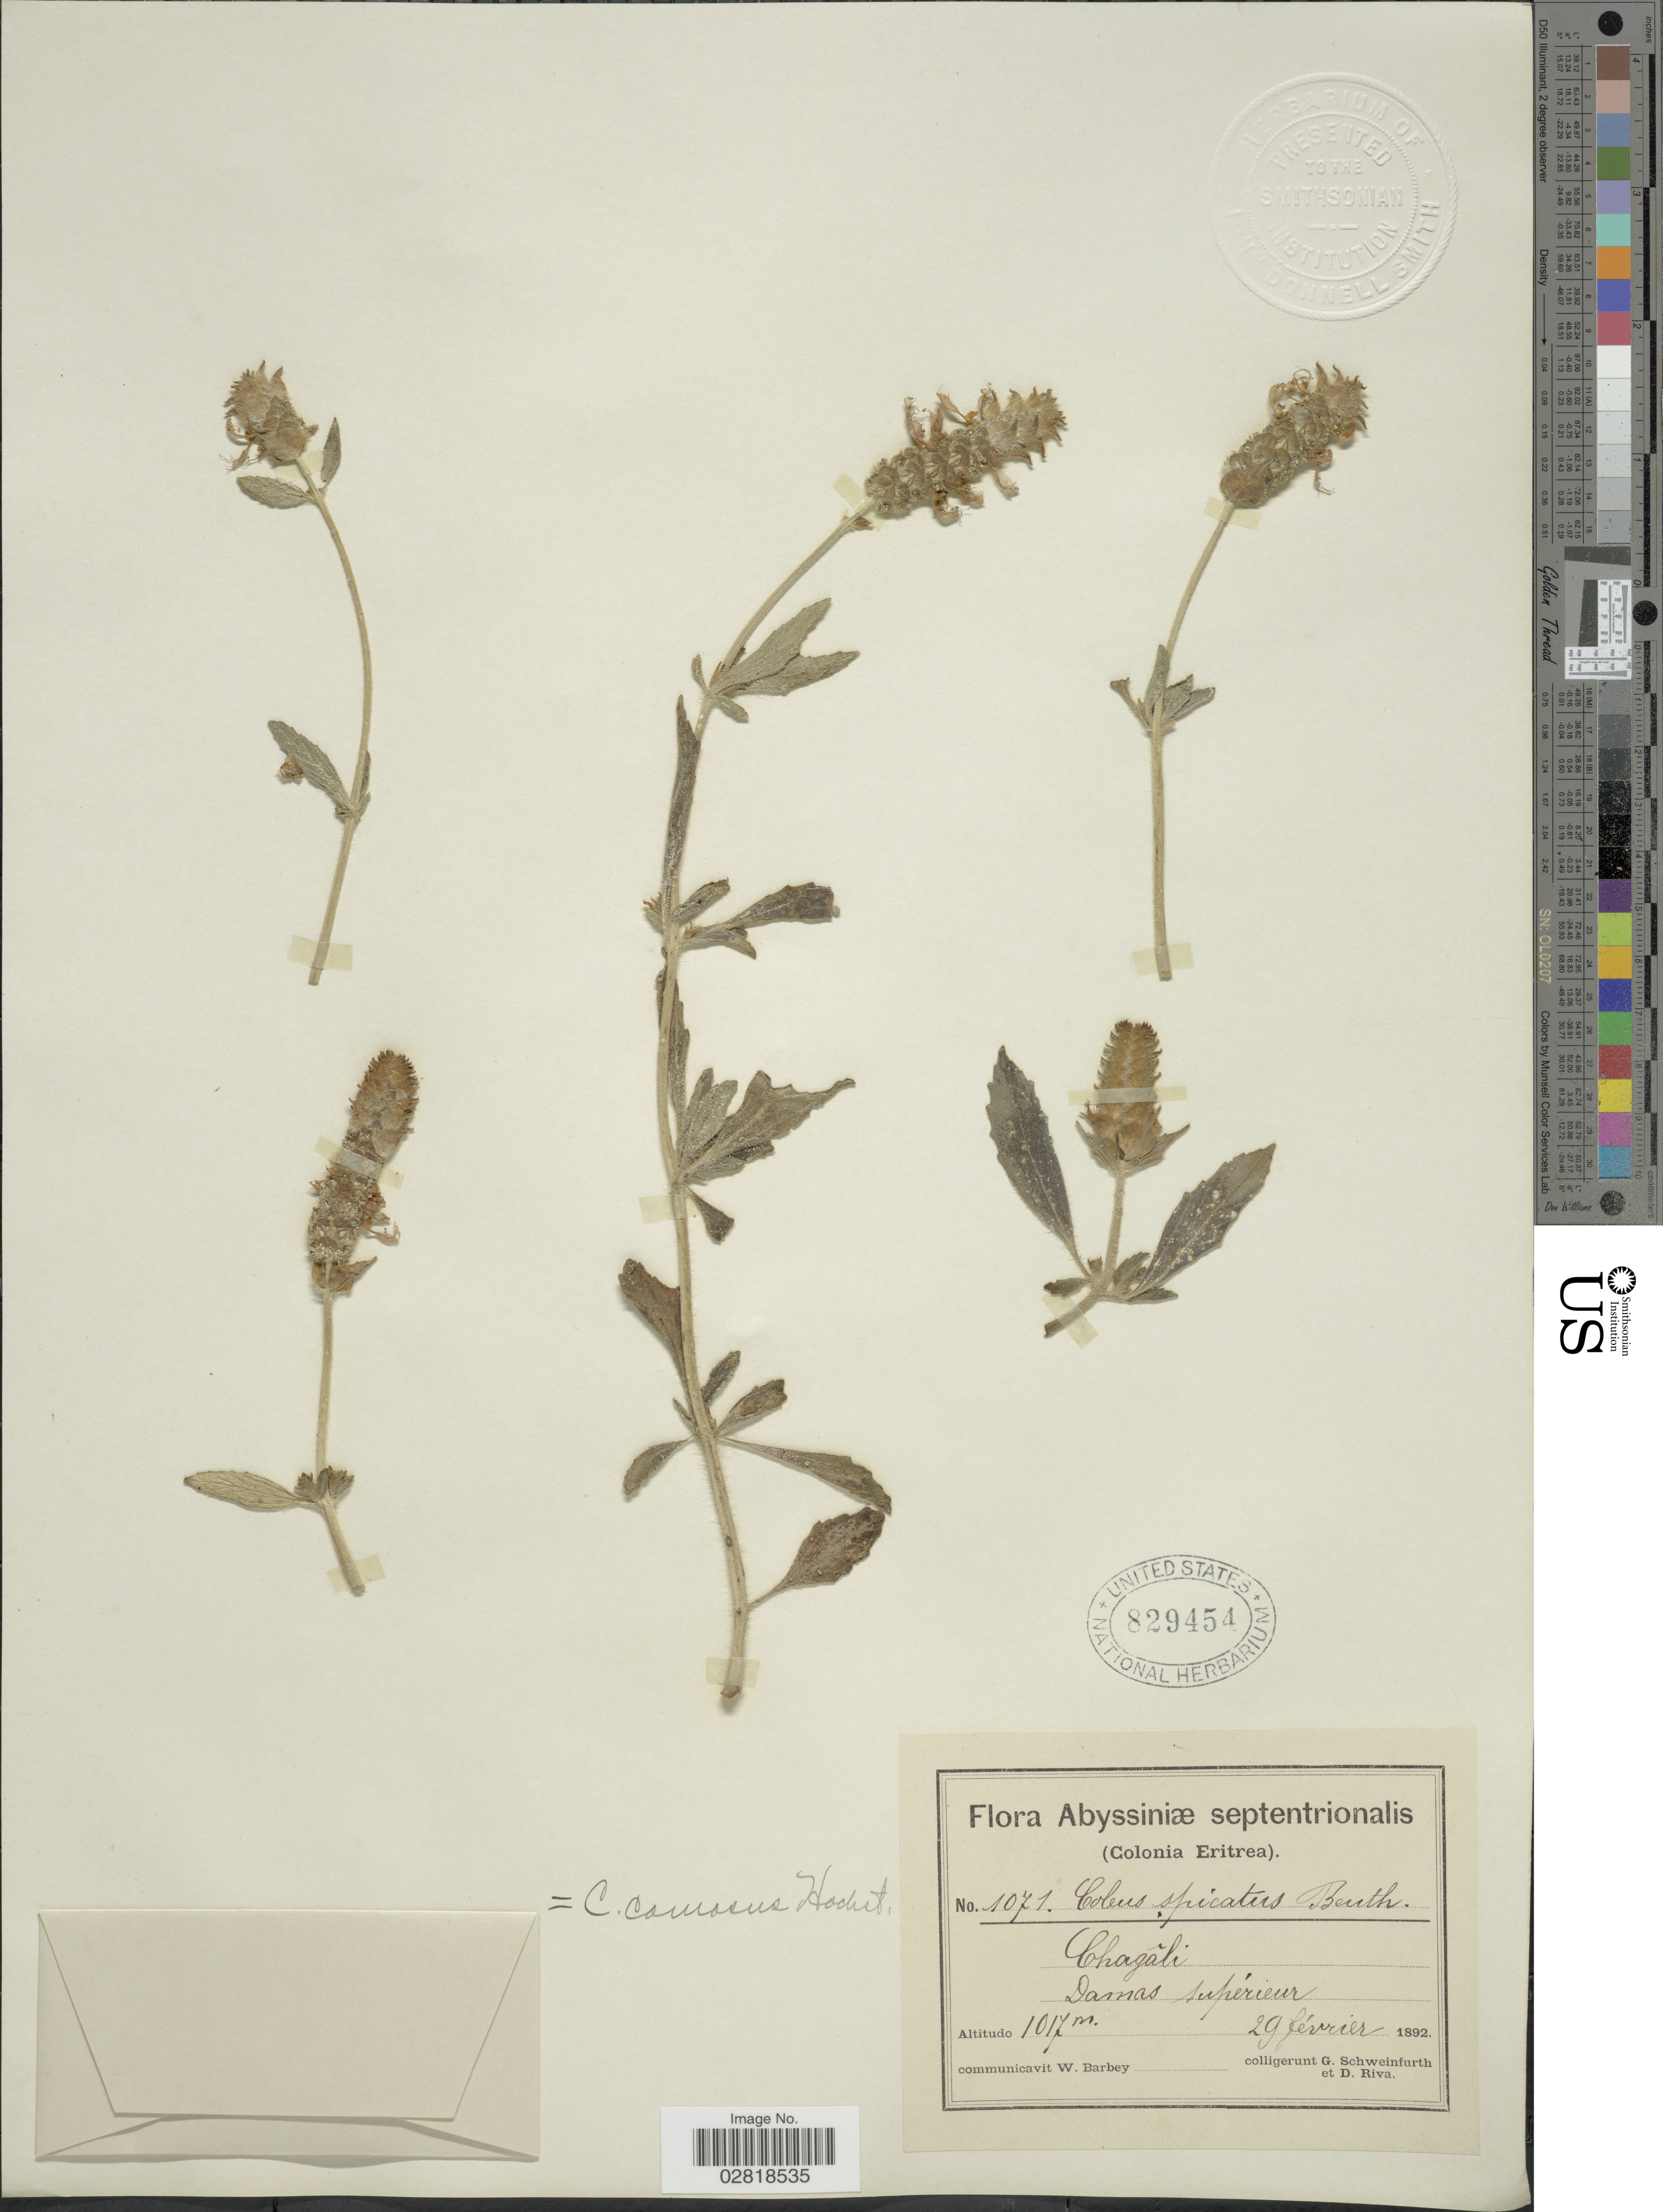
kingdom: Plantae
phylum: Tracheophyta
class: Magnoliopsida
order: Lamiales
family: Lamiaceae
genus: Plectranthus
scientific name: Plectranthus comosus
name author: Sims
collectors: G. A. Schweinfurth (herbarium) & D. Riva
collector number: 1071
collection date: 1892-02-29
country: Eritrea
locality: Abyssiniæ septentrionalis (Colonia Eritrea). Chagâli. Damas supérieur.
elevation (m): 1017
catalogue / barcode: US 829454